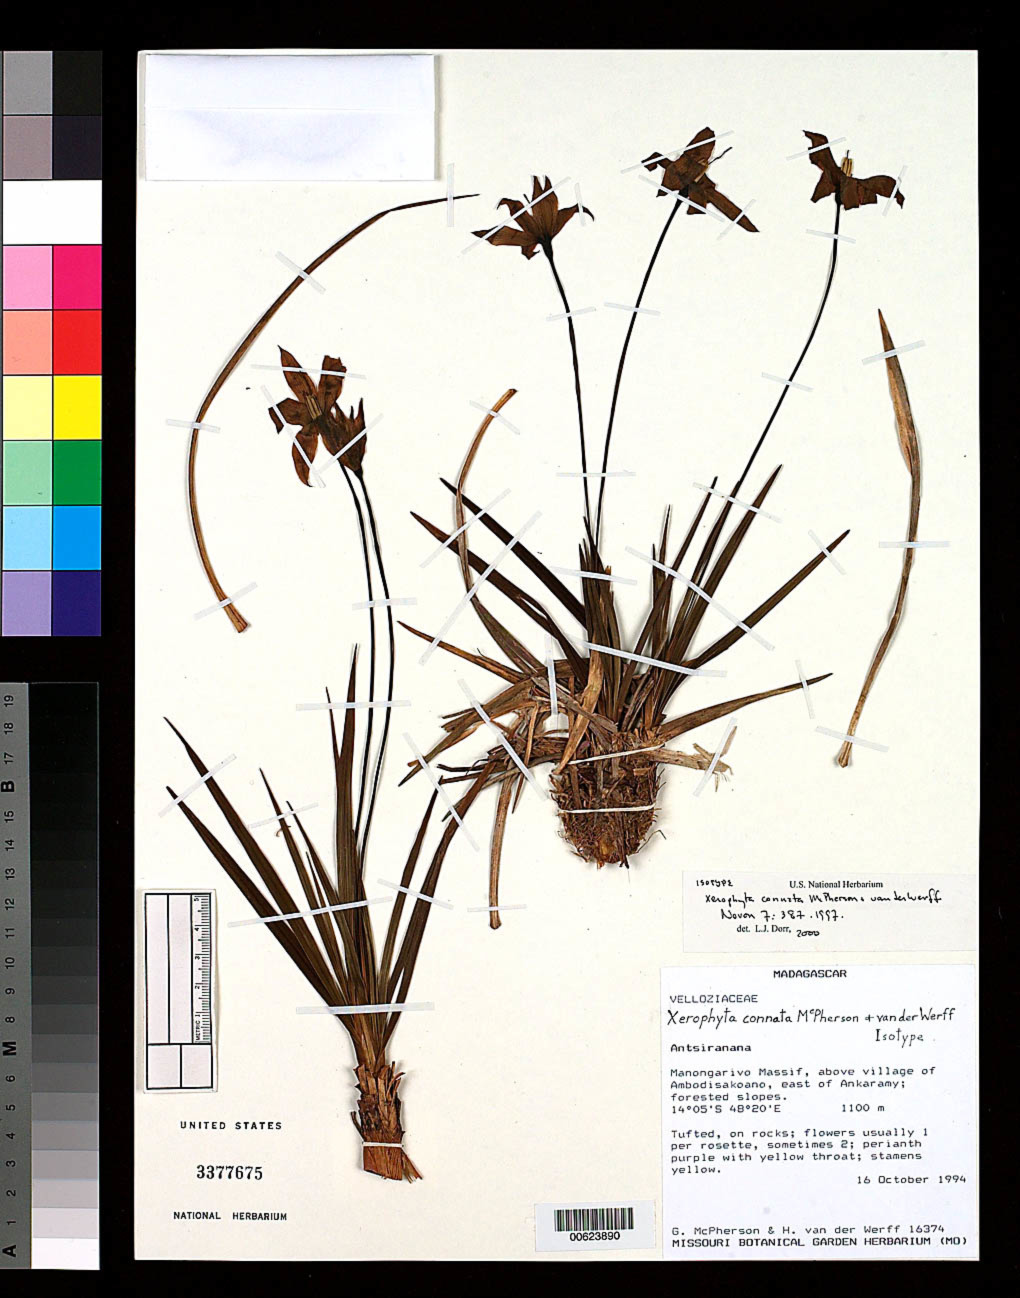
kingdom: Plantae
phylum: Tracheophyta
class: Liliopsida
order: Pandanales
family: Velloziaceae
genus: Xerophyta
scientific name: Xerophyta connata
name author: McPherson & van der Werff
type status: Isotype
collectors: G. D. McPherson & H. van der Werff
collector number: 16374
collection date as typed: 16 Oct 1994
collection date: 1994-10-16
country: Madagascar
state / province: Diana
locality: Manongarivo Massif, above village of Ambodisakoano, E of Ankaramy, forested slopes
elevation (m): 1100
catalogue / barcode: US 3377675